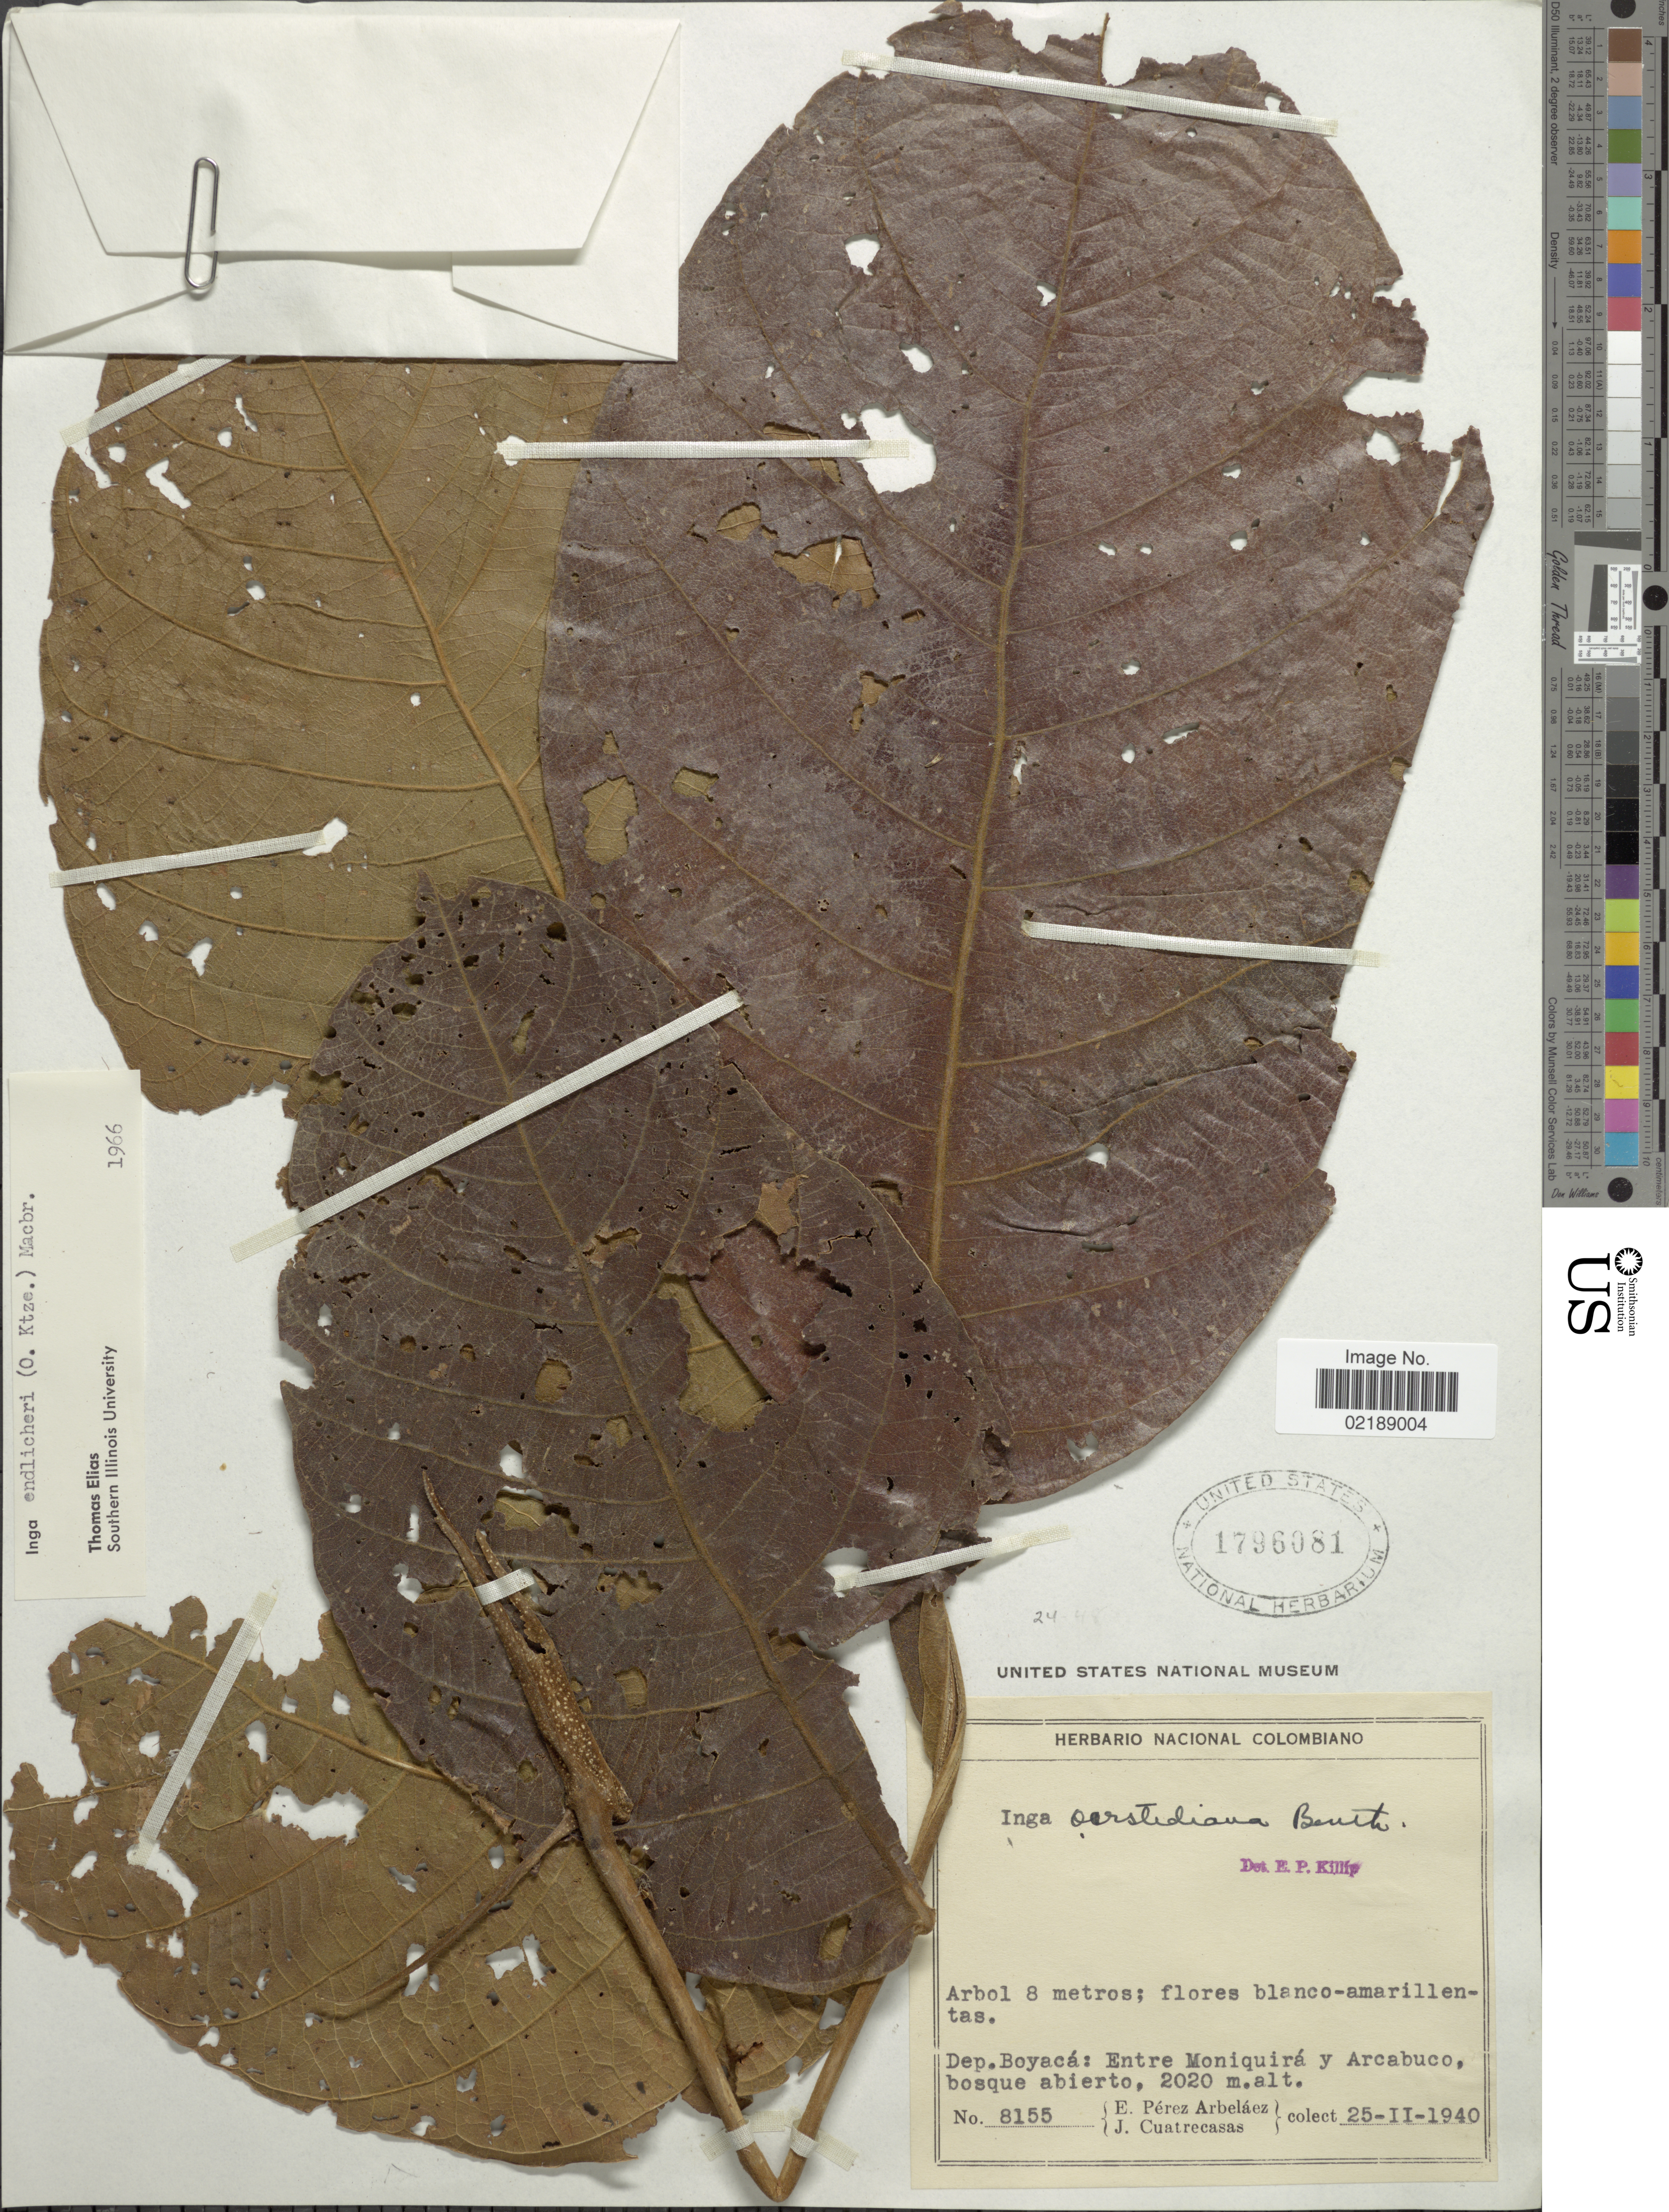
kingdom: Plantae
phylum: Tracheophyta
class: Magnoliopsida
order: Fabales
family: Fabaceae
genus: Inga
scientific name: Inga oerstediana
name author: Benth.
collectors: E. Pérez Arbeláez & J. Cuatrecasas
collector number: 8155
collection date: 1940-02-25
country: Colombia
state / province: Boyacá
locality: Dep. Boyacá: Entre Moniquirá y Arcabuco, bosque abierto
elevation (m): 2020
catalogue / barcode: US 1796081